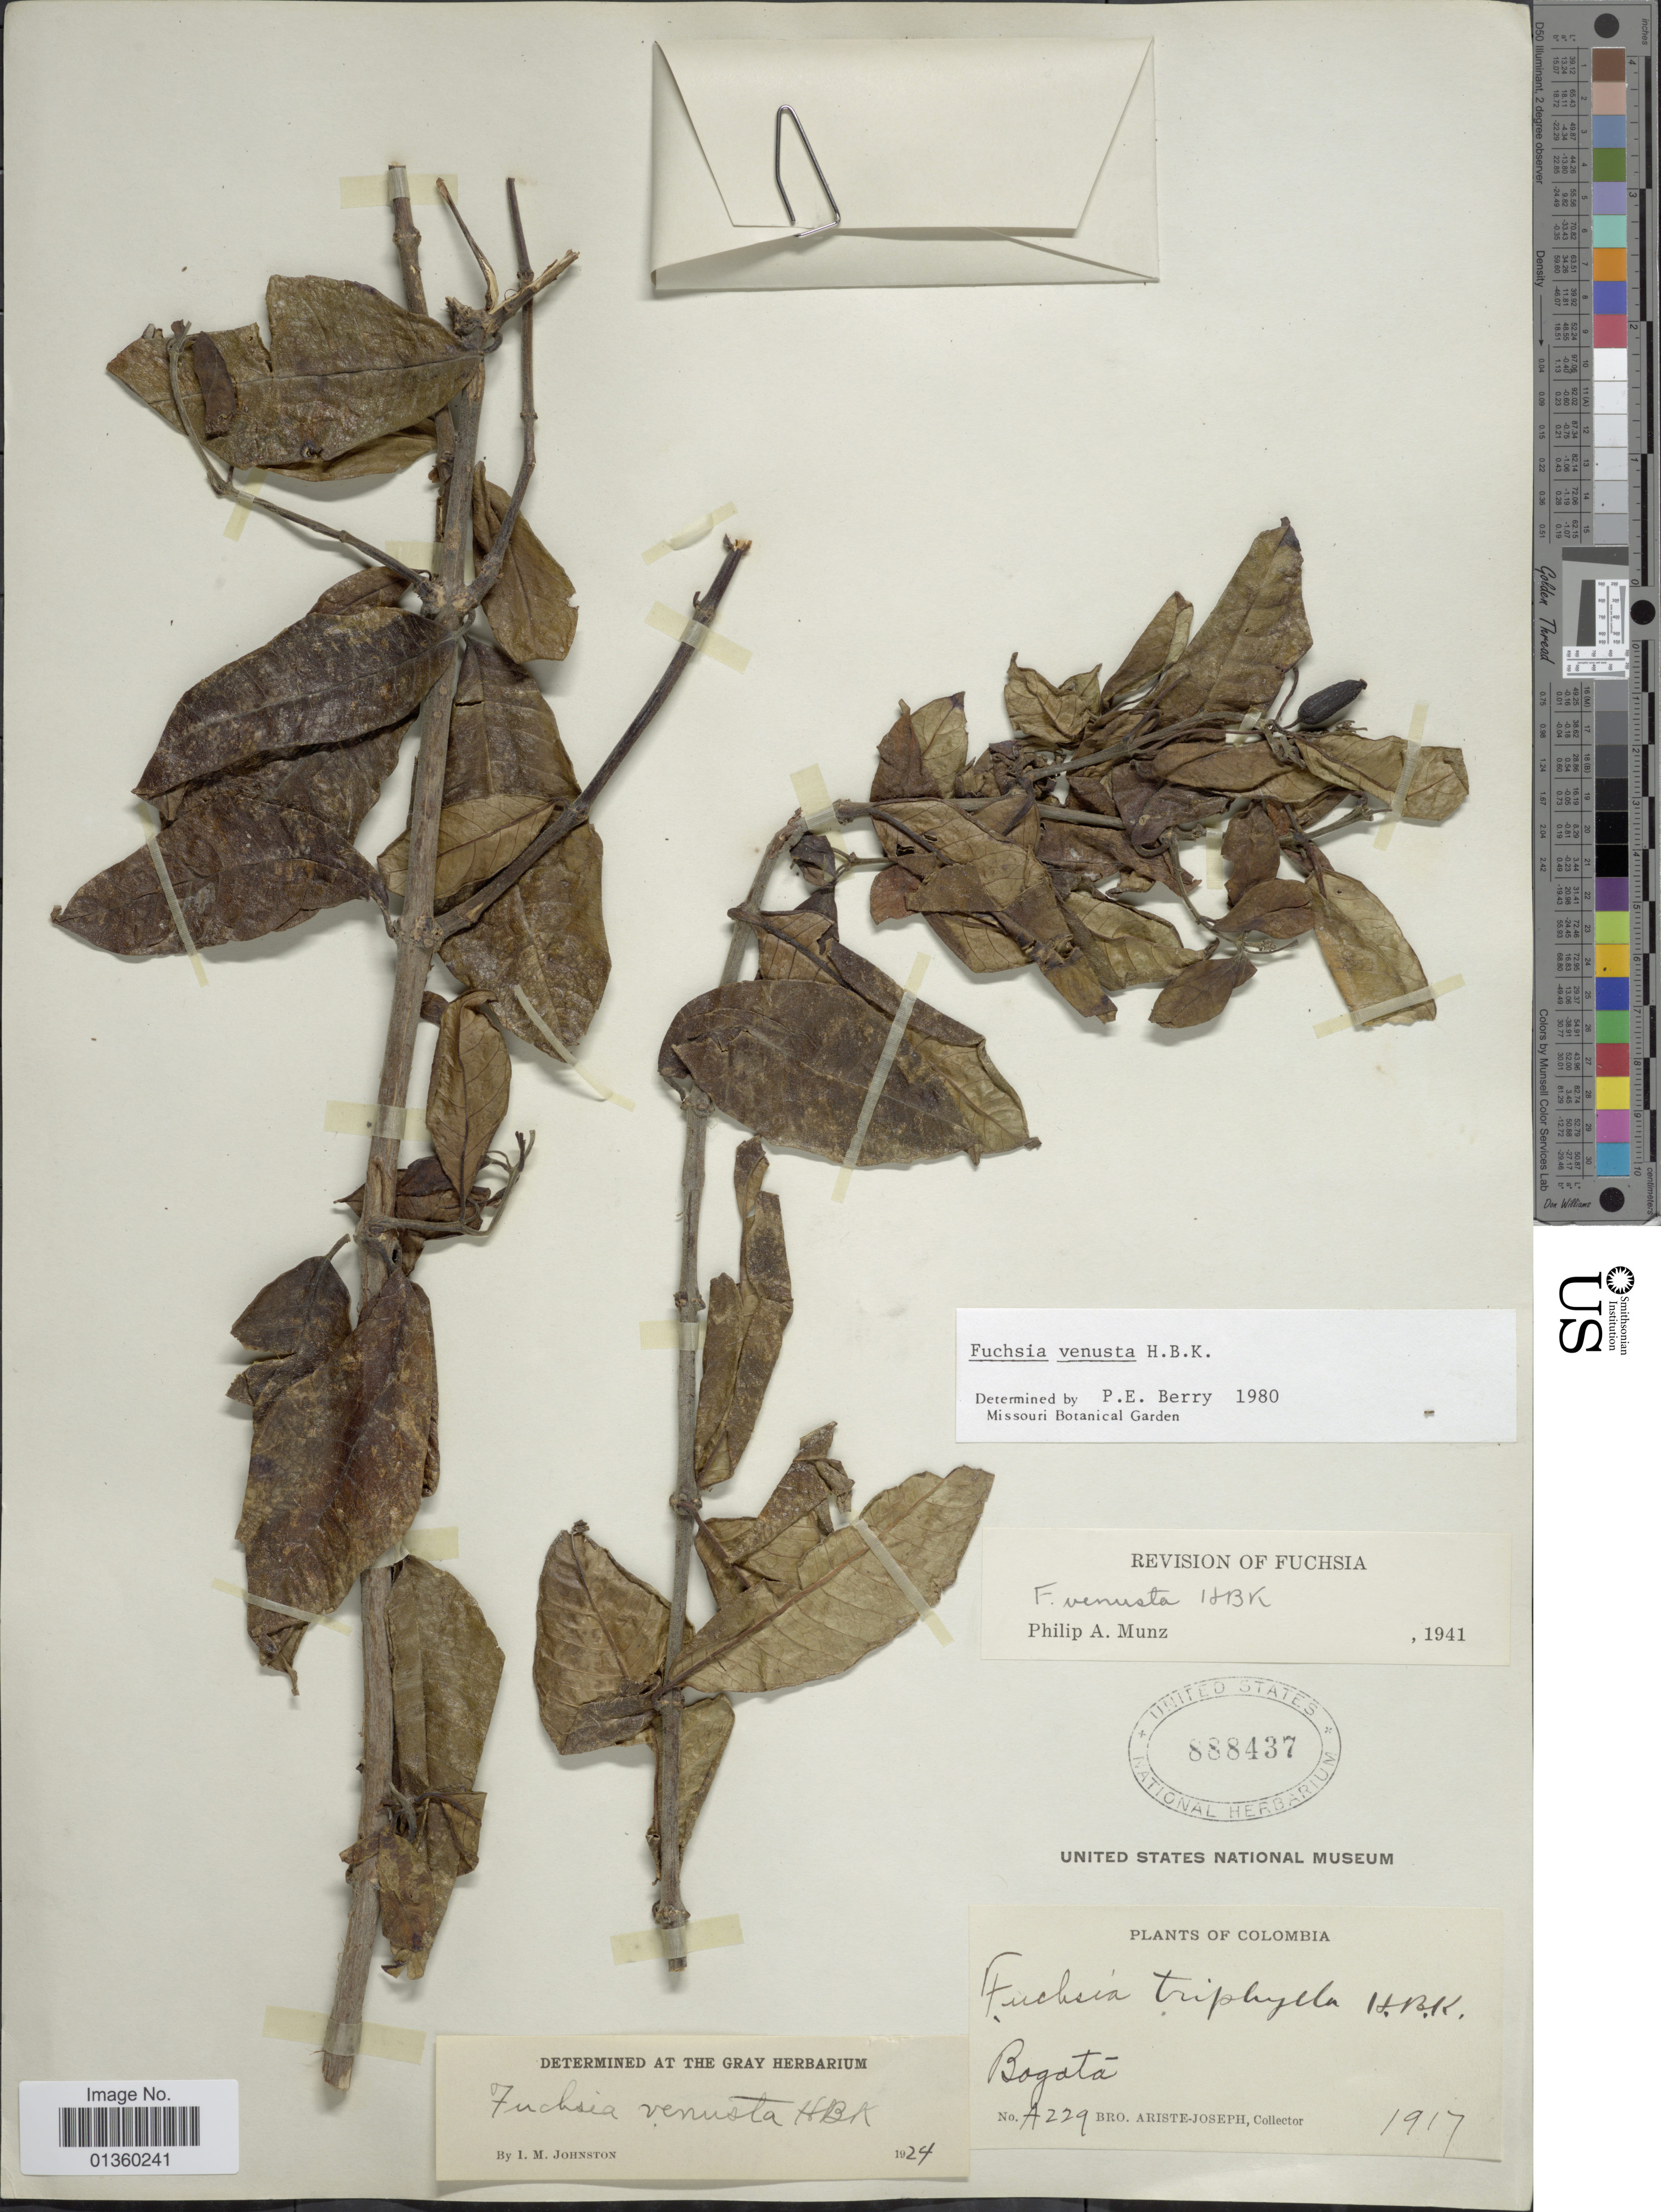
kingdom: Plantae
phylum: Tracheophyta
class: Magnoliopsida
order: Myrtales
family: Onagraceae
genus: Fuchsia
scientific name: Fuchsia venusta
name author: Kunth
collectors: Bro. Ariste-Joseph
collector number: A229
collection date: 1917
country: Colombia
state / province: Bogota D.C.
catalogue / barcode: US 888437